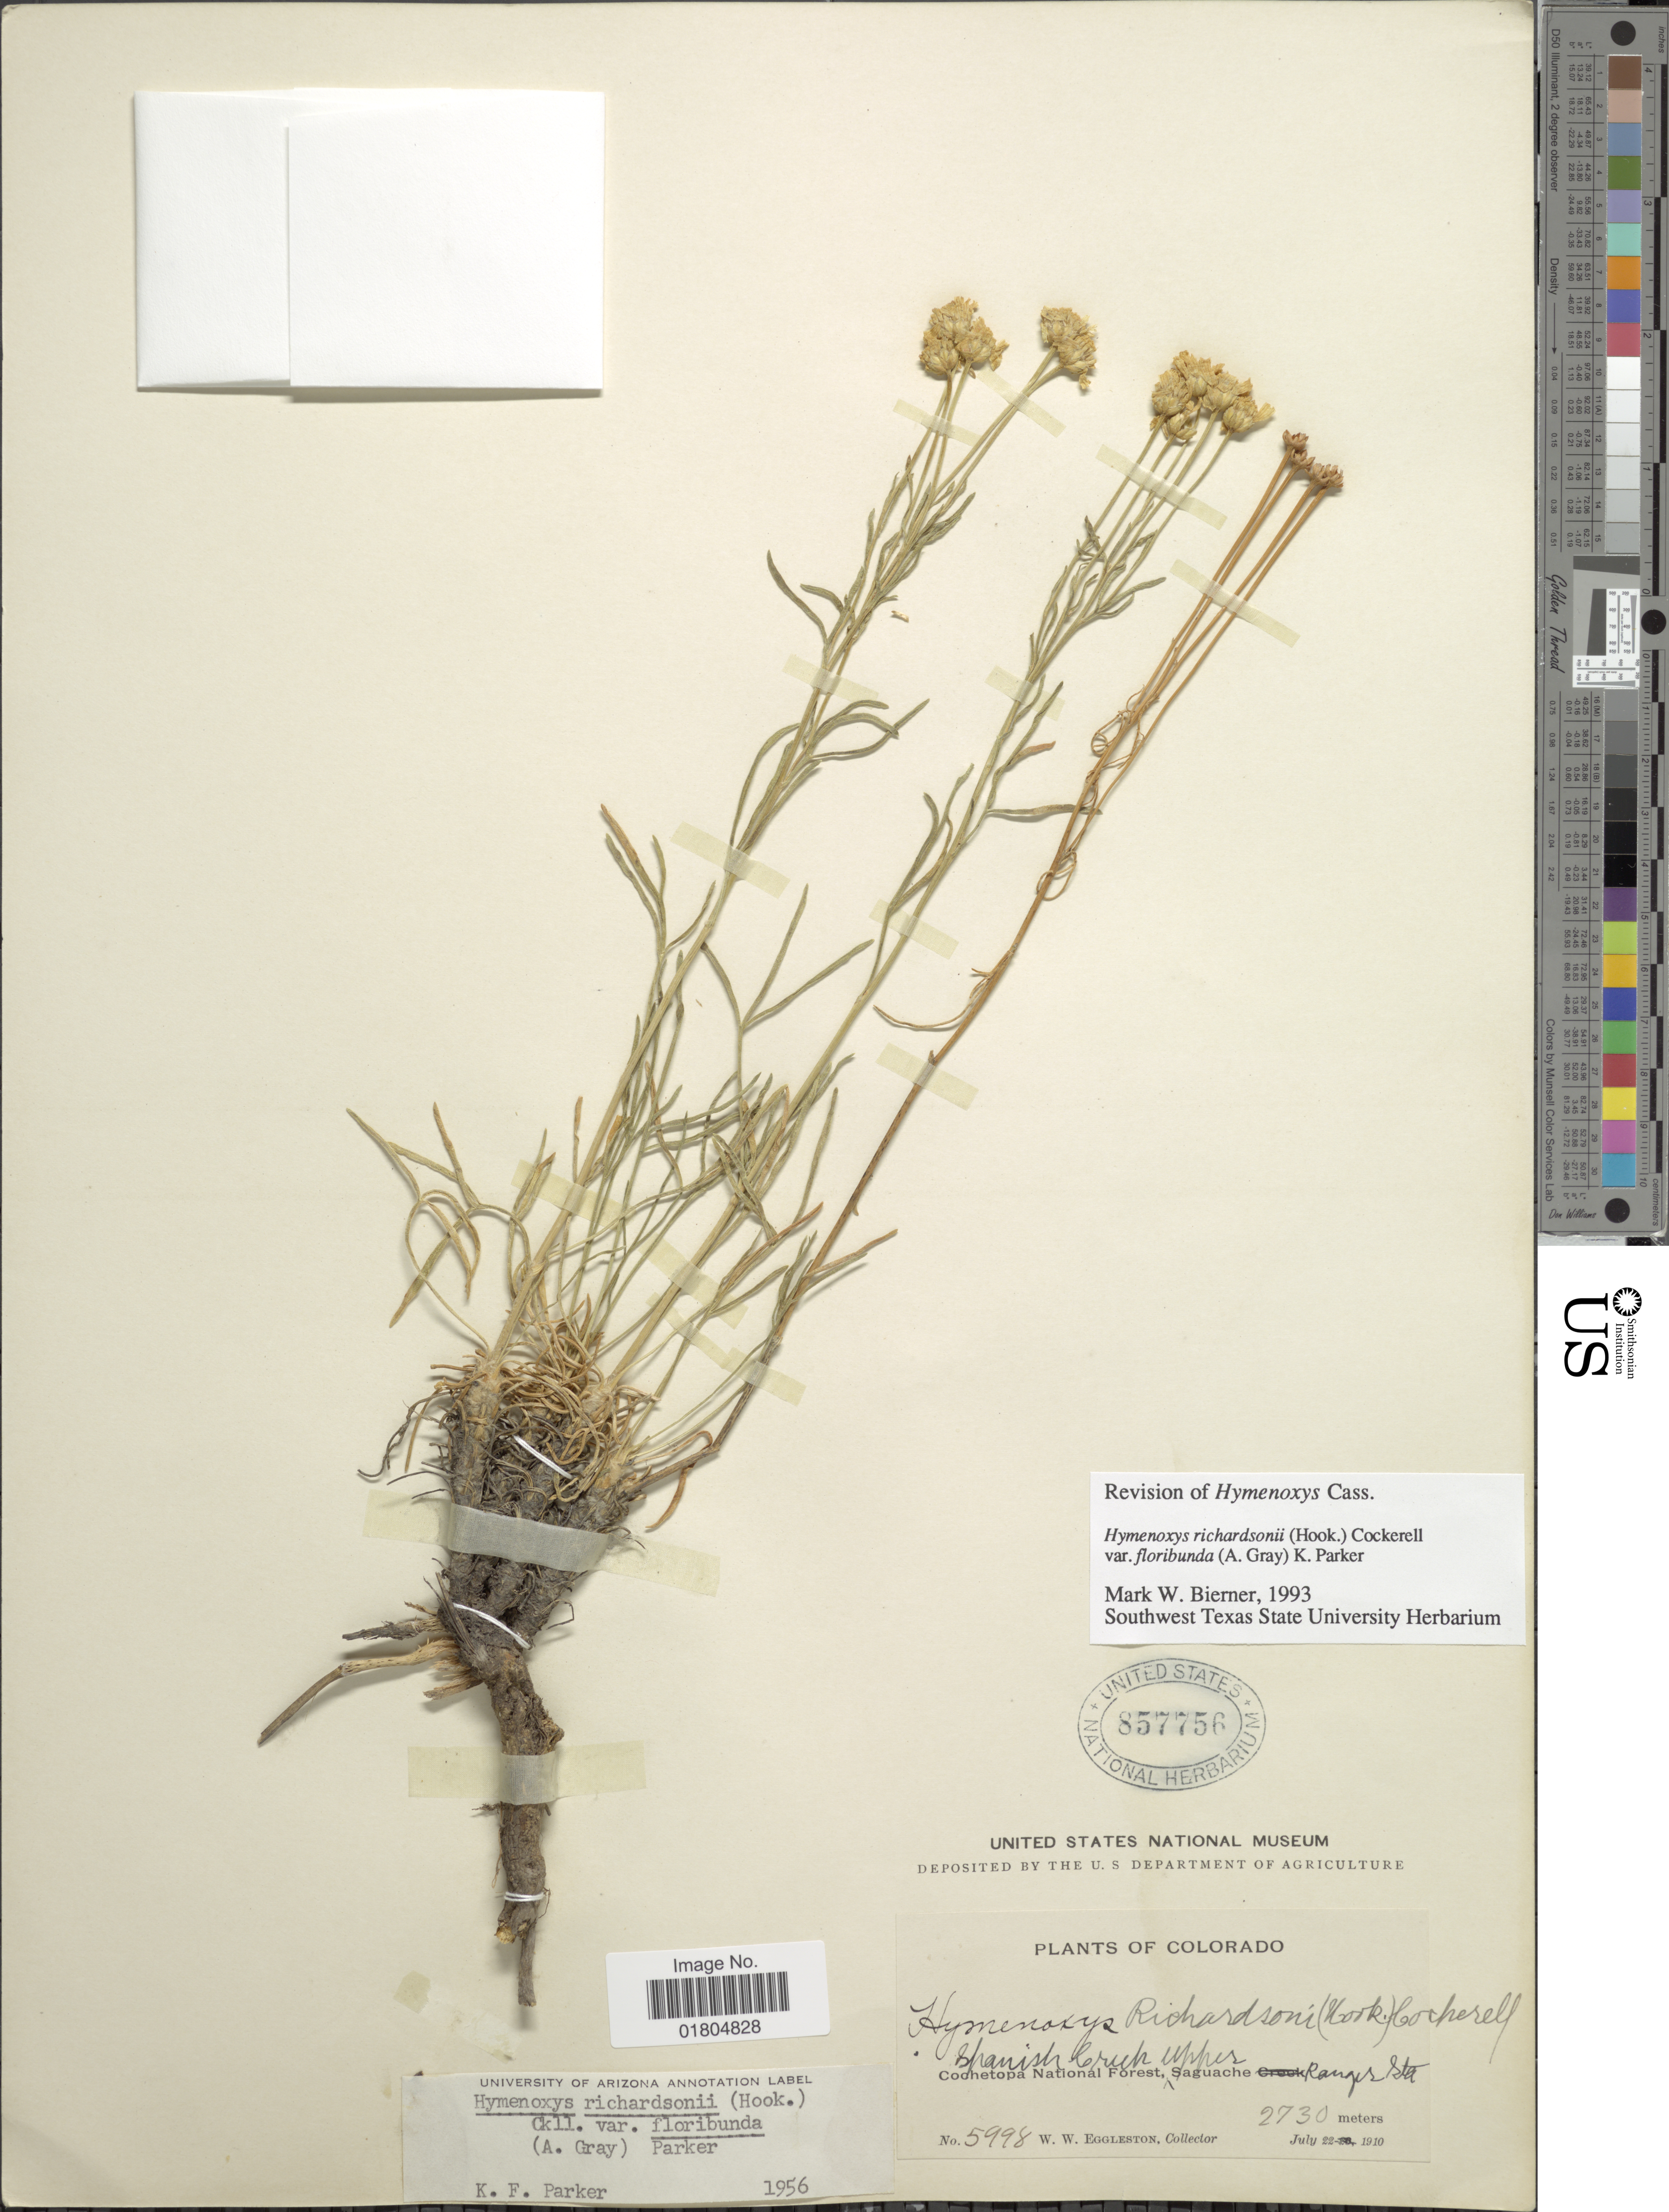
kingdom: Plantae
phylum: Tracheophyta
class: Magnoliopsida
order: Asterales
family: Asteraceae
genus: Hymenoxys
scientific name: Hymenoxys richardsonii var. floribunda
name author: (A. Gray) K.F. Parker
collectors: W. W. Eggleston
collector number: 5998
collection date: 1910-07-22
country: United States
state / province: Colorado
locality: Spanish Creek. Cochetopa National Forest, Upper Saguache Ranger Sta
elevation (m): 2730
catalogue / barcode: US 857756